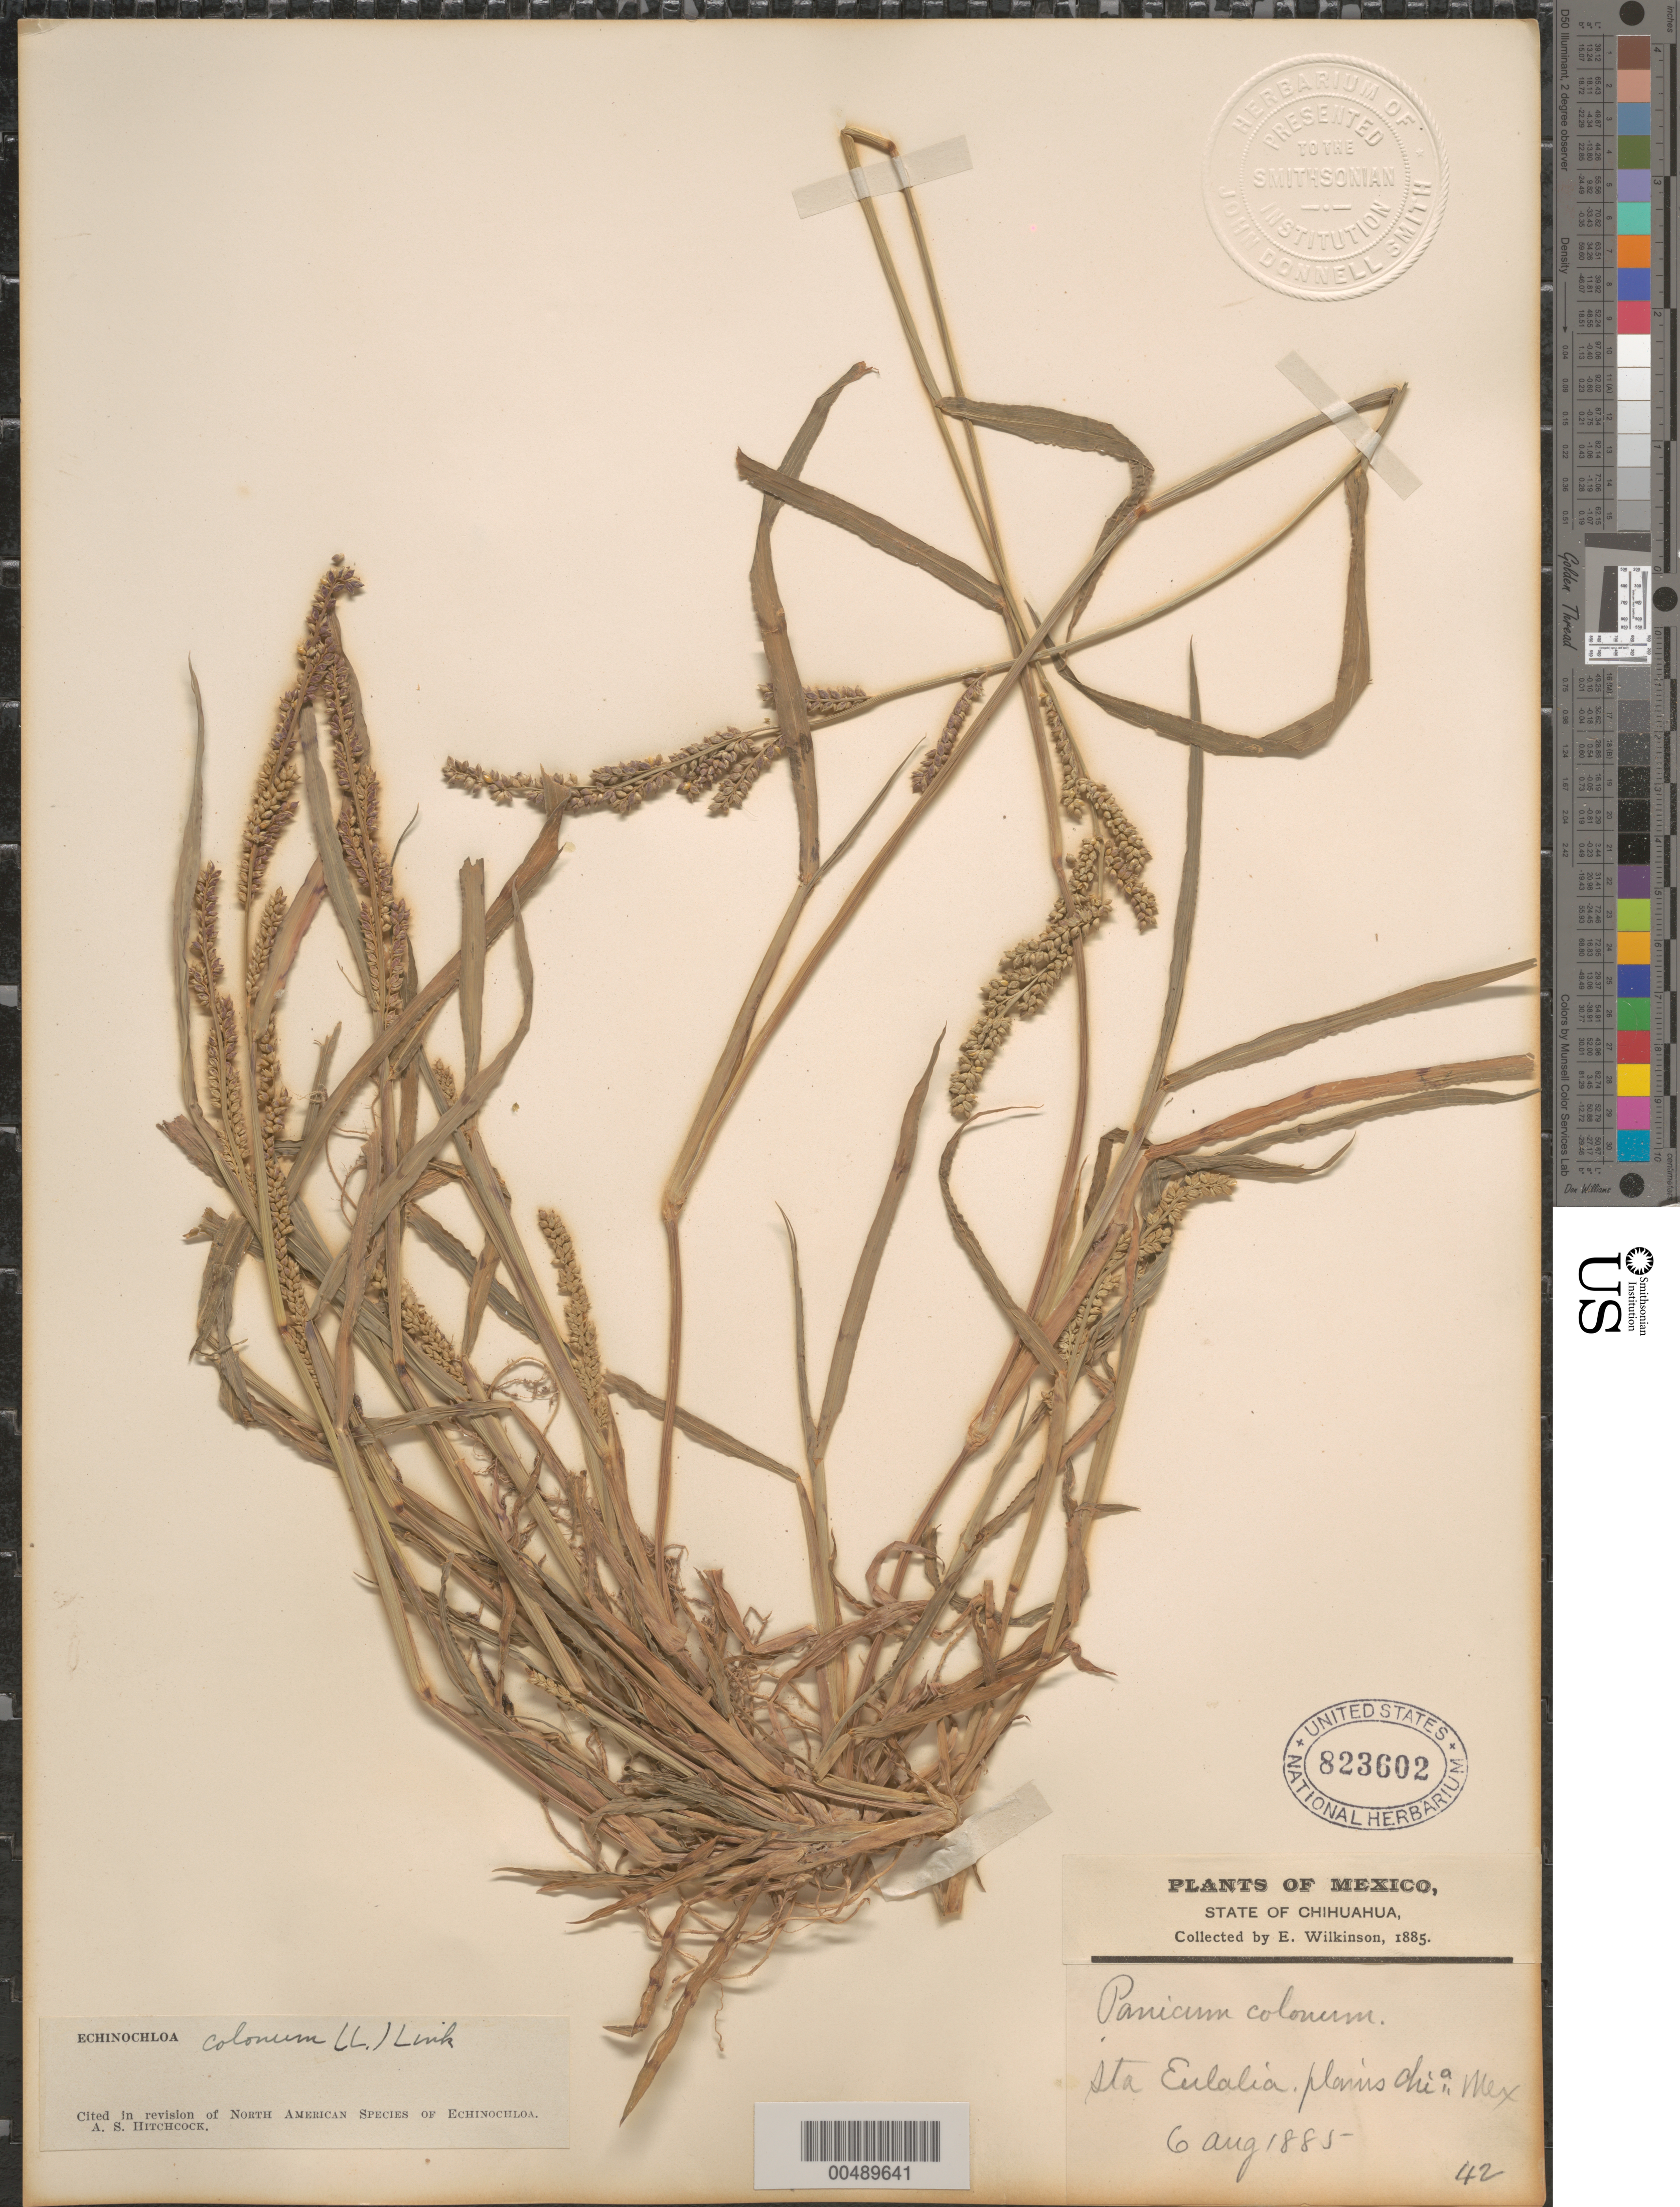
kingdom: Plantae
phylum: Tracheophyta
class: Liliopsida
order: Poales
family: Poaceae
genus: Echinochloa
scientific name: Echinochloa colona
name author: (L.) Link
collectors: E. Wilkinson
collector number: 42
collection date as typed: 6 Aug 1885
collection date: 1885-08-06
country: Mexico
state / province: Chihuahua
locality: Sta. Eulalia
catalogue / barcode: US 823602